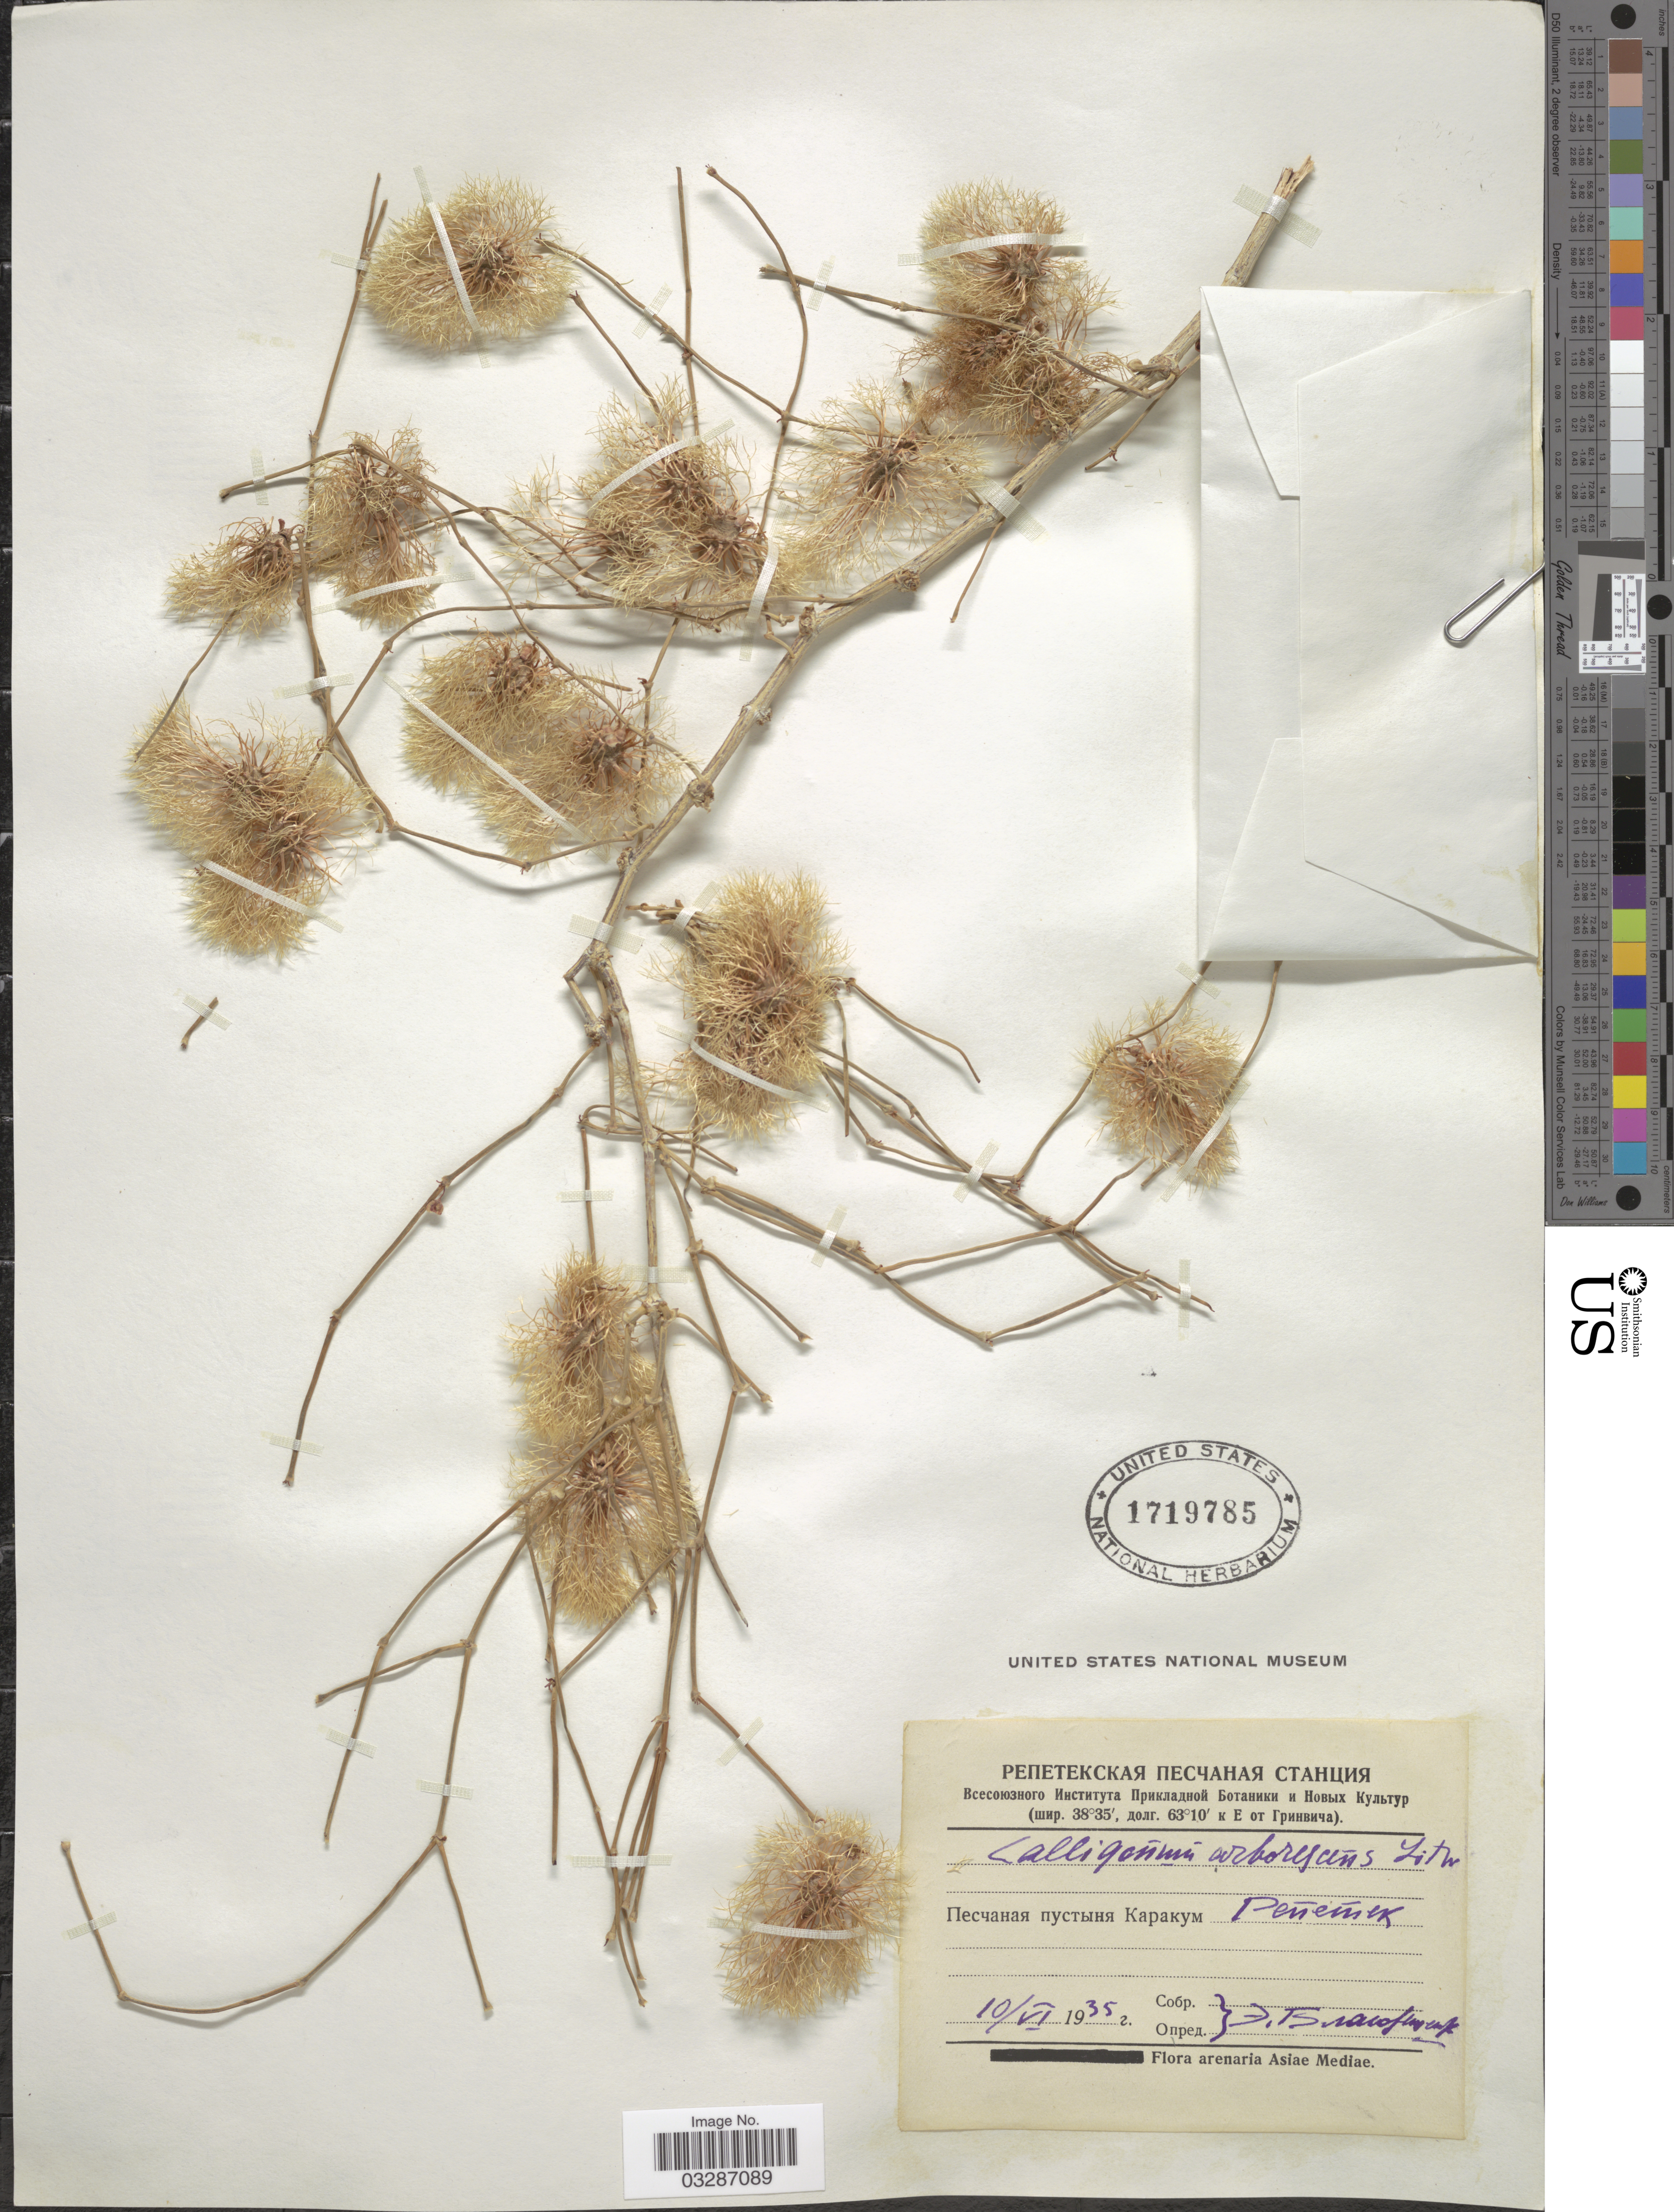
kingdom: Plantae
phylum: Tracheophyta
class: Magnoliopsida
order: Caryophyllales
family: Polygonaceae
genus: Calligonum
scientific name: Calligonum arborescens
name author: Litv.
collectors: E. Blagoveshenskiy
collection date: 1935-06-10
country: Turkmenistan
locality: Karakum Desert, Repetek.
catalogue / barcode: US 1719785